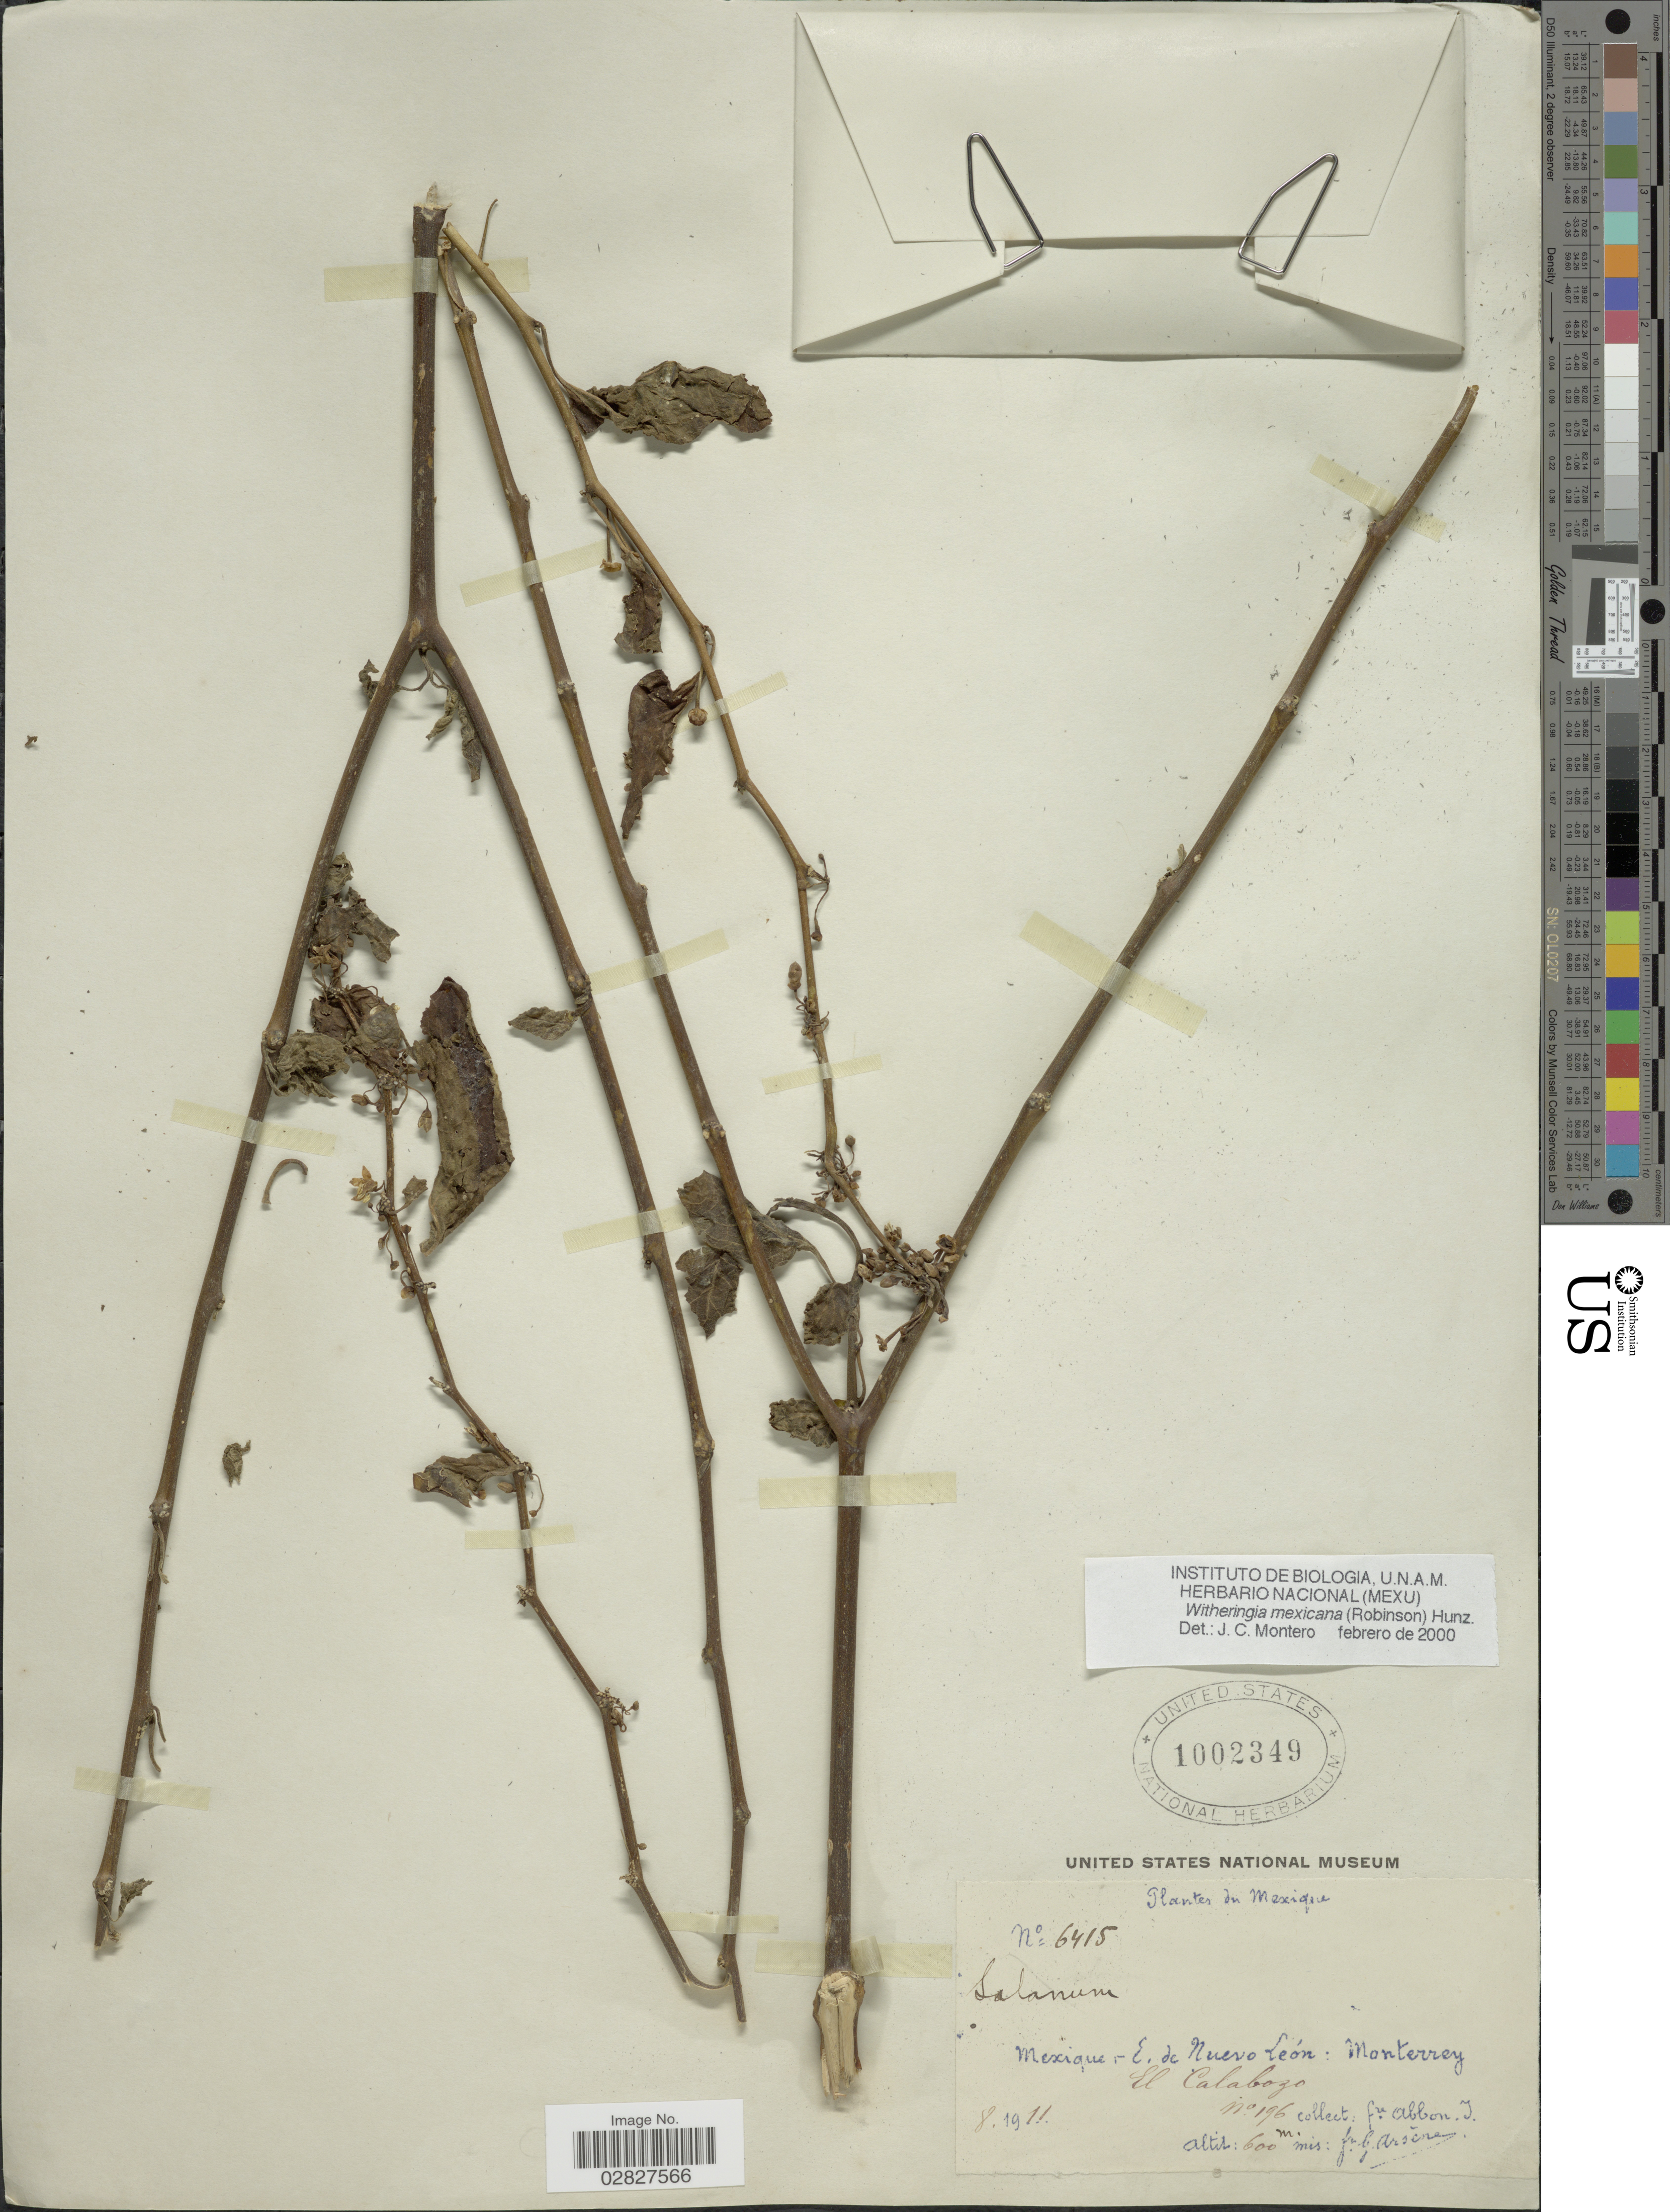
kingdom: Plantae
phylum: Tracheophyta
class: Magnoliopsida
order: Solanales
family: Solanaceae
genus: Witheringia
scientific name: Witheringia mexicana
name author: (B.L. Rob.) Hunz.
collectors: Bro. G. Arsène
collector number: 6415/196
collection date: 1911-08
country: Mexico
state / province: Nuevo León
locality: E. de Nuevo León: Monterrey, El Calabozo.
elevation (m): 600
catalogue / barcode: US 1002349